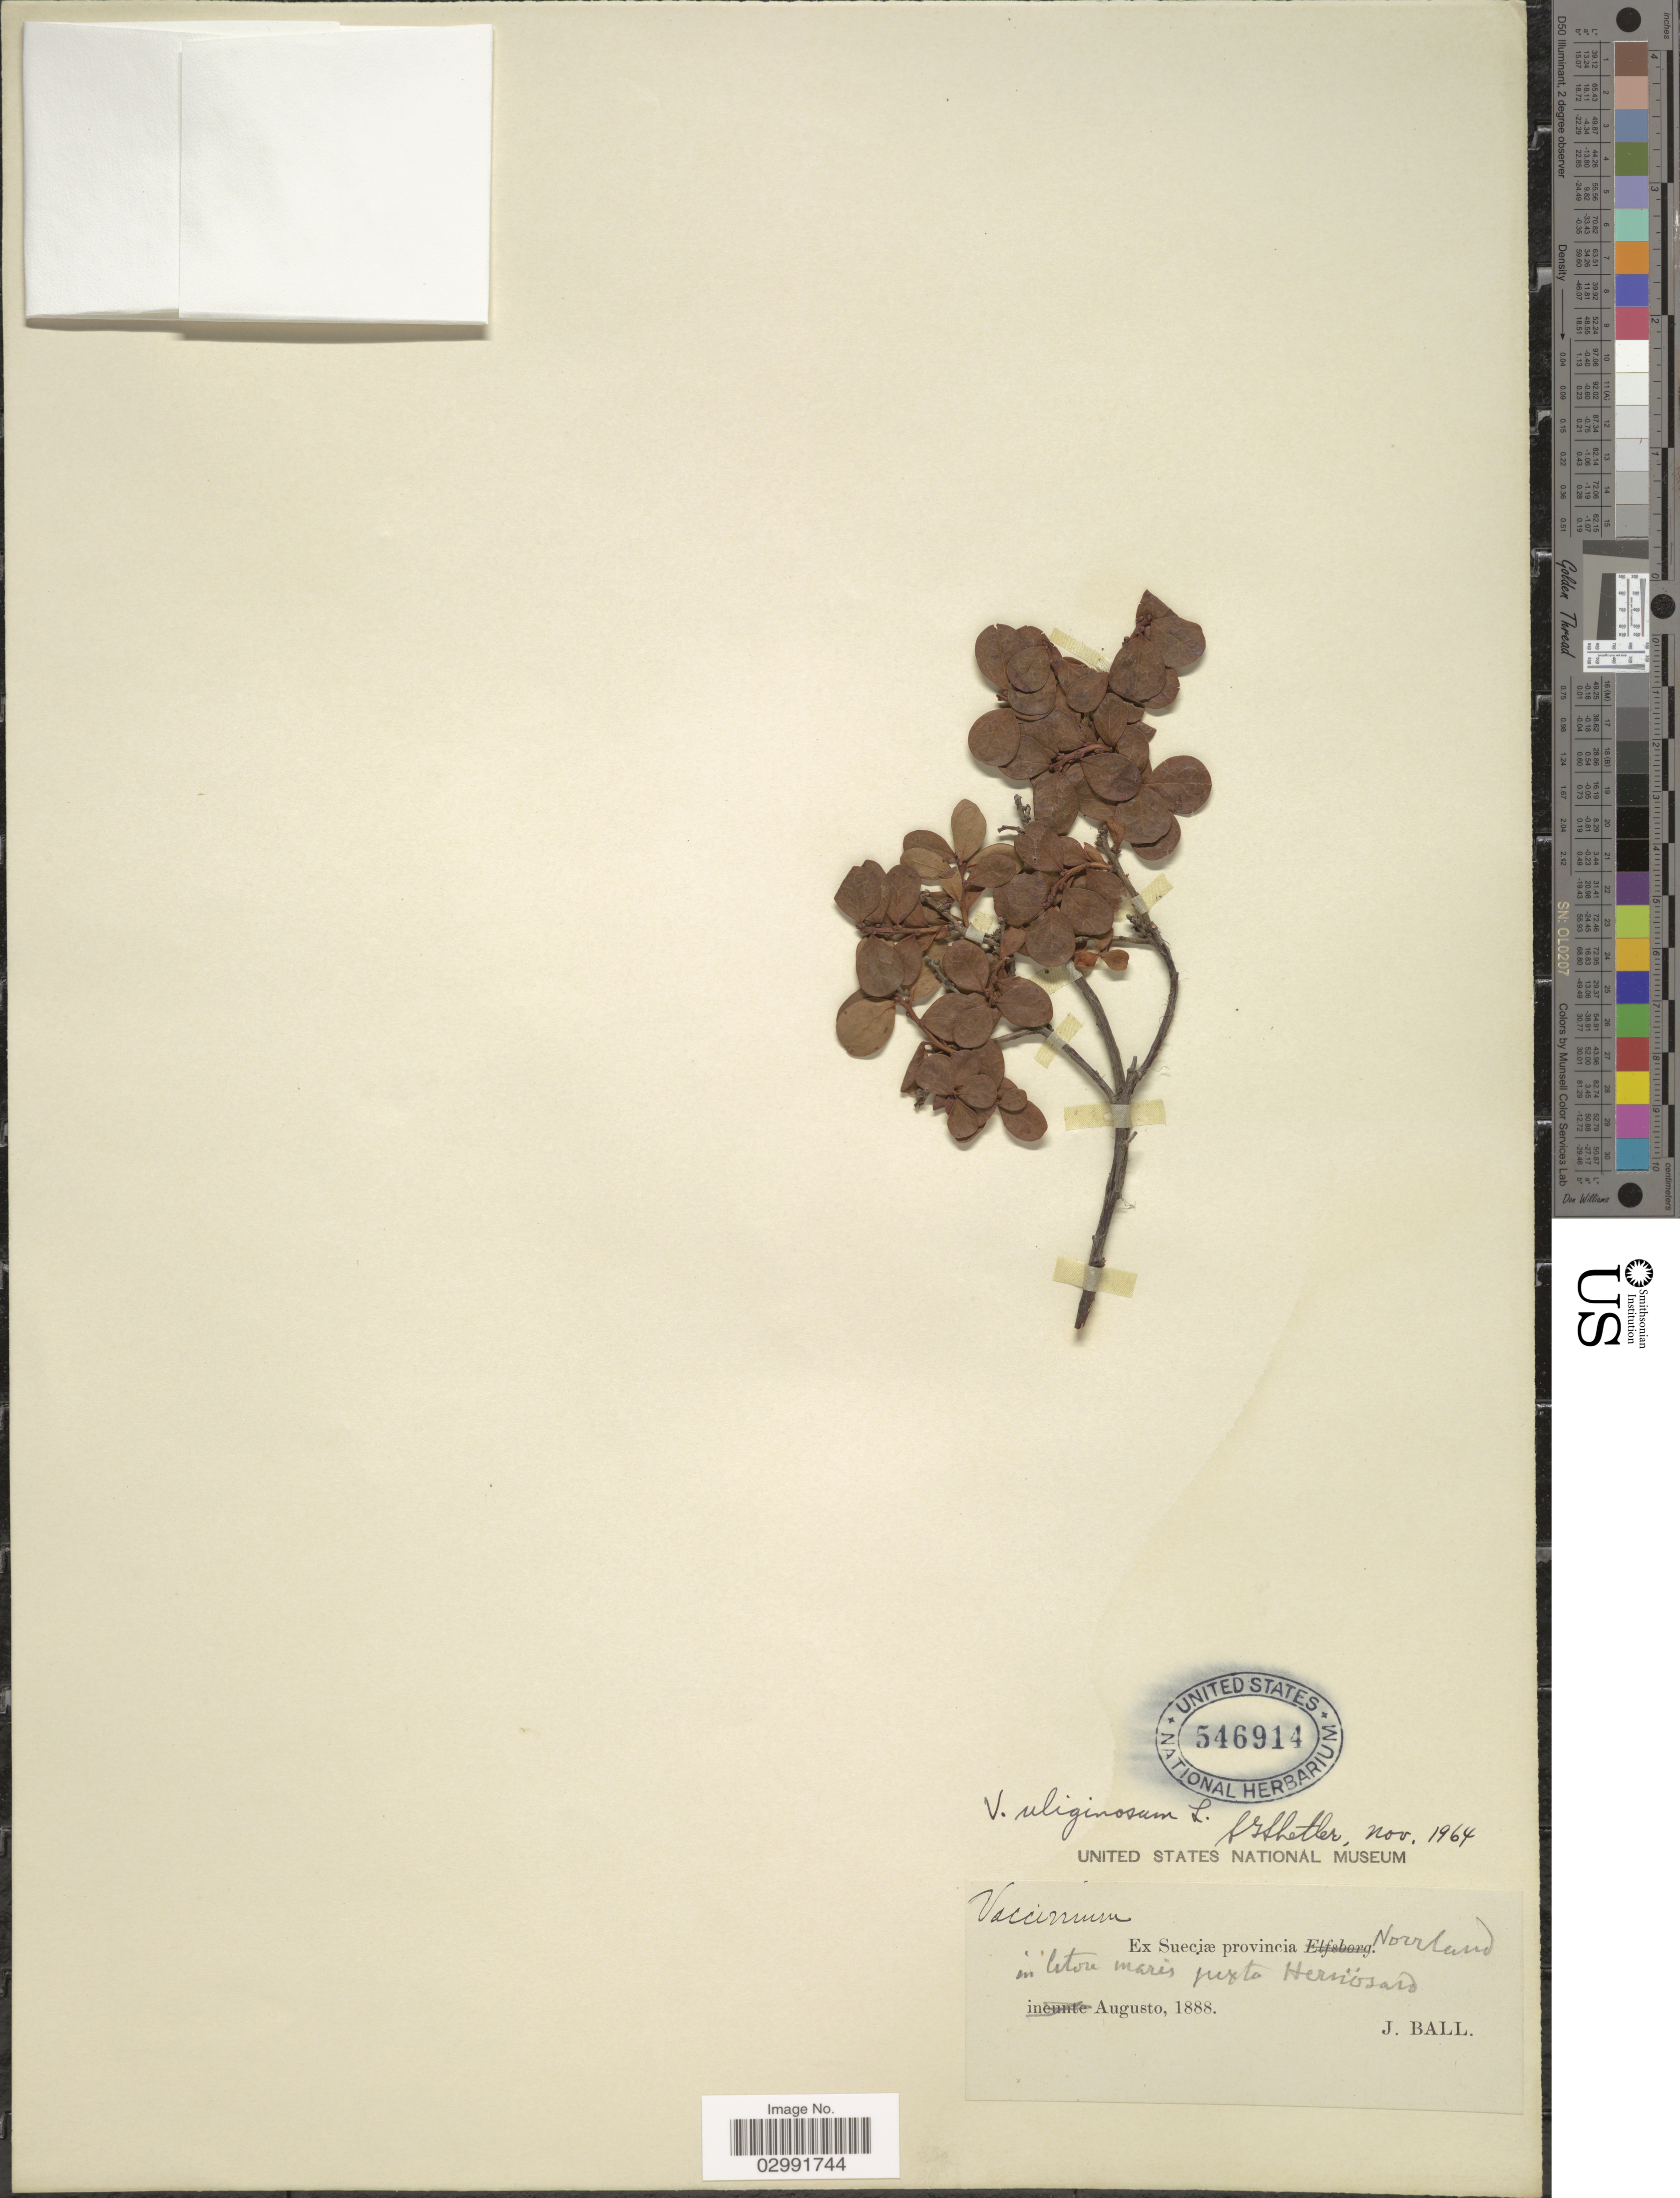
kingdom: Plantae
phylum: Tracheophyta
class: Magnoliopsida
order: Ericales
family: Ericaceae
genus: Vaccinium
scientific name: Vaccinium uliginosum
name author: L.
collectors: J. Ball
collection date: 1888-08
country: Sweden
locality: Ex Sueciæ provincia Norrland in litore maris juxta Hernösard.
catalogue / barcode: US 546914